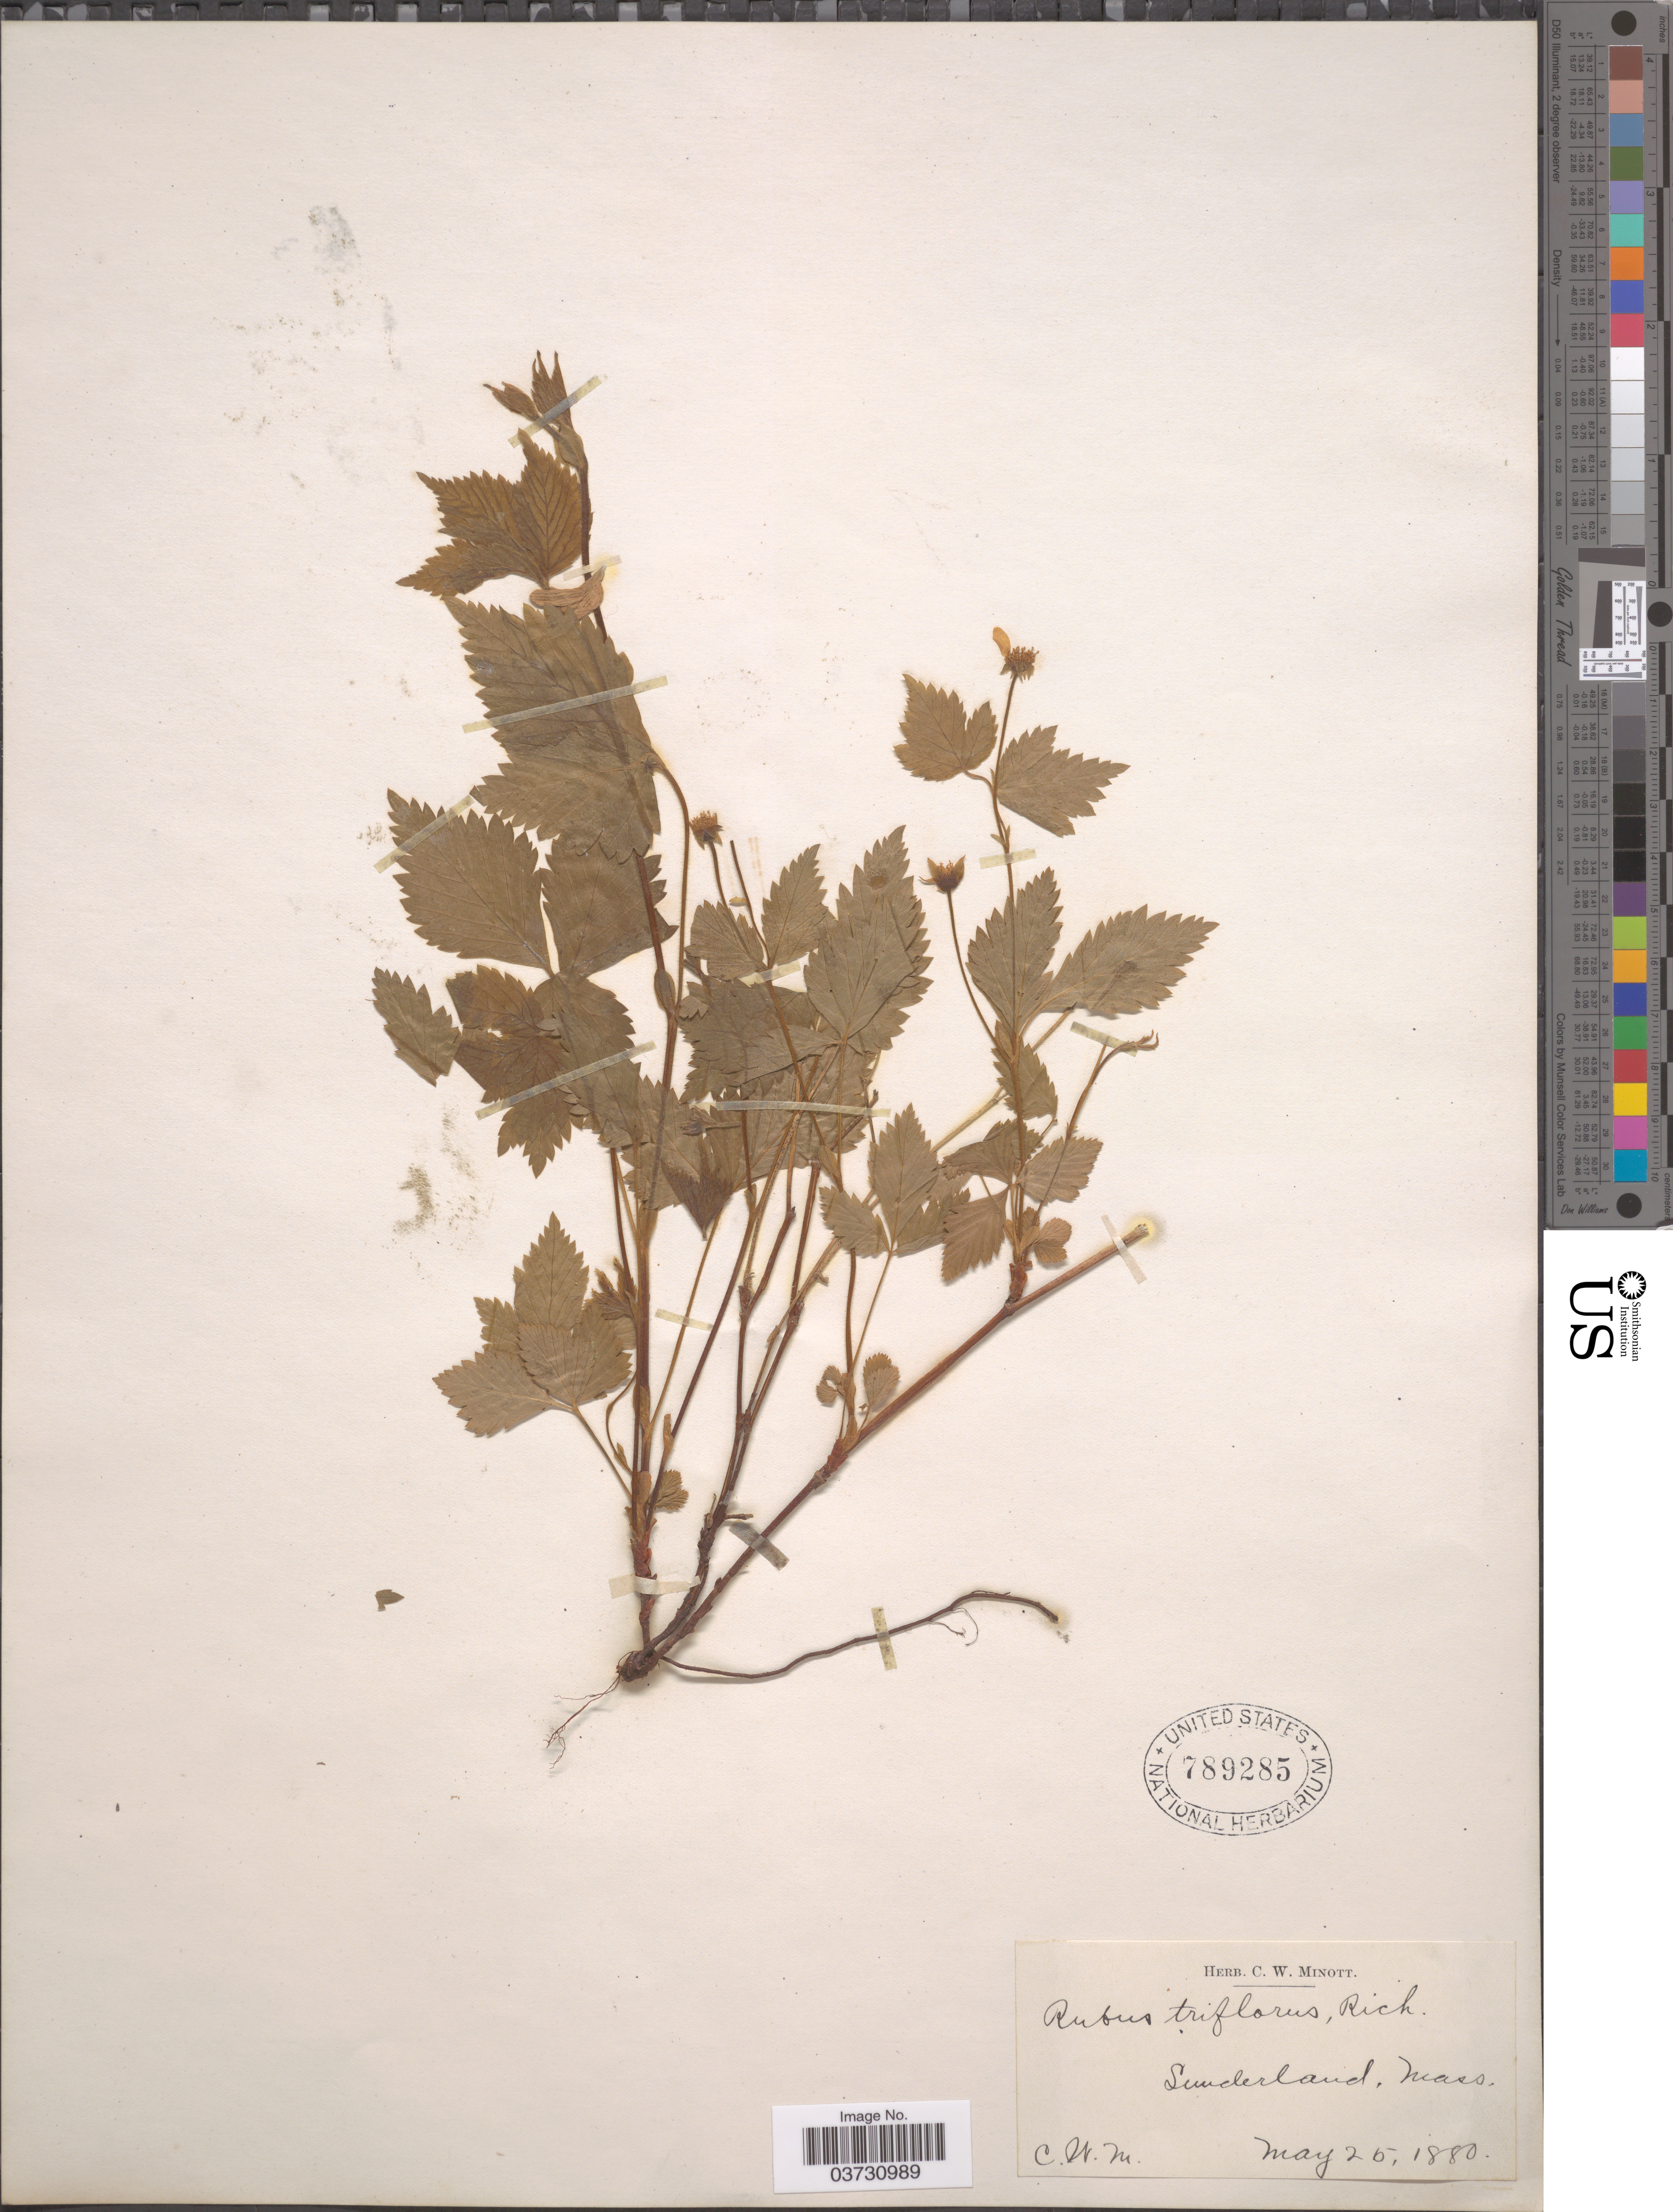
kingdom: Plantae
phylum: Tracheophyta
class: Magnoliopsida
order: Rosales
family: Rosaceae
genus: Rubus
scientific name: Rubus pubescens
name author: Raf.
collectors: C. Minott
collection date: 1880-05-25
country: United States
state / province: Massachusetts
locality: Sunderland.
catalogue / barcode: US 789285